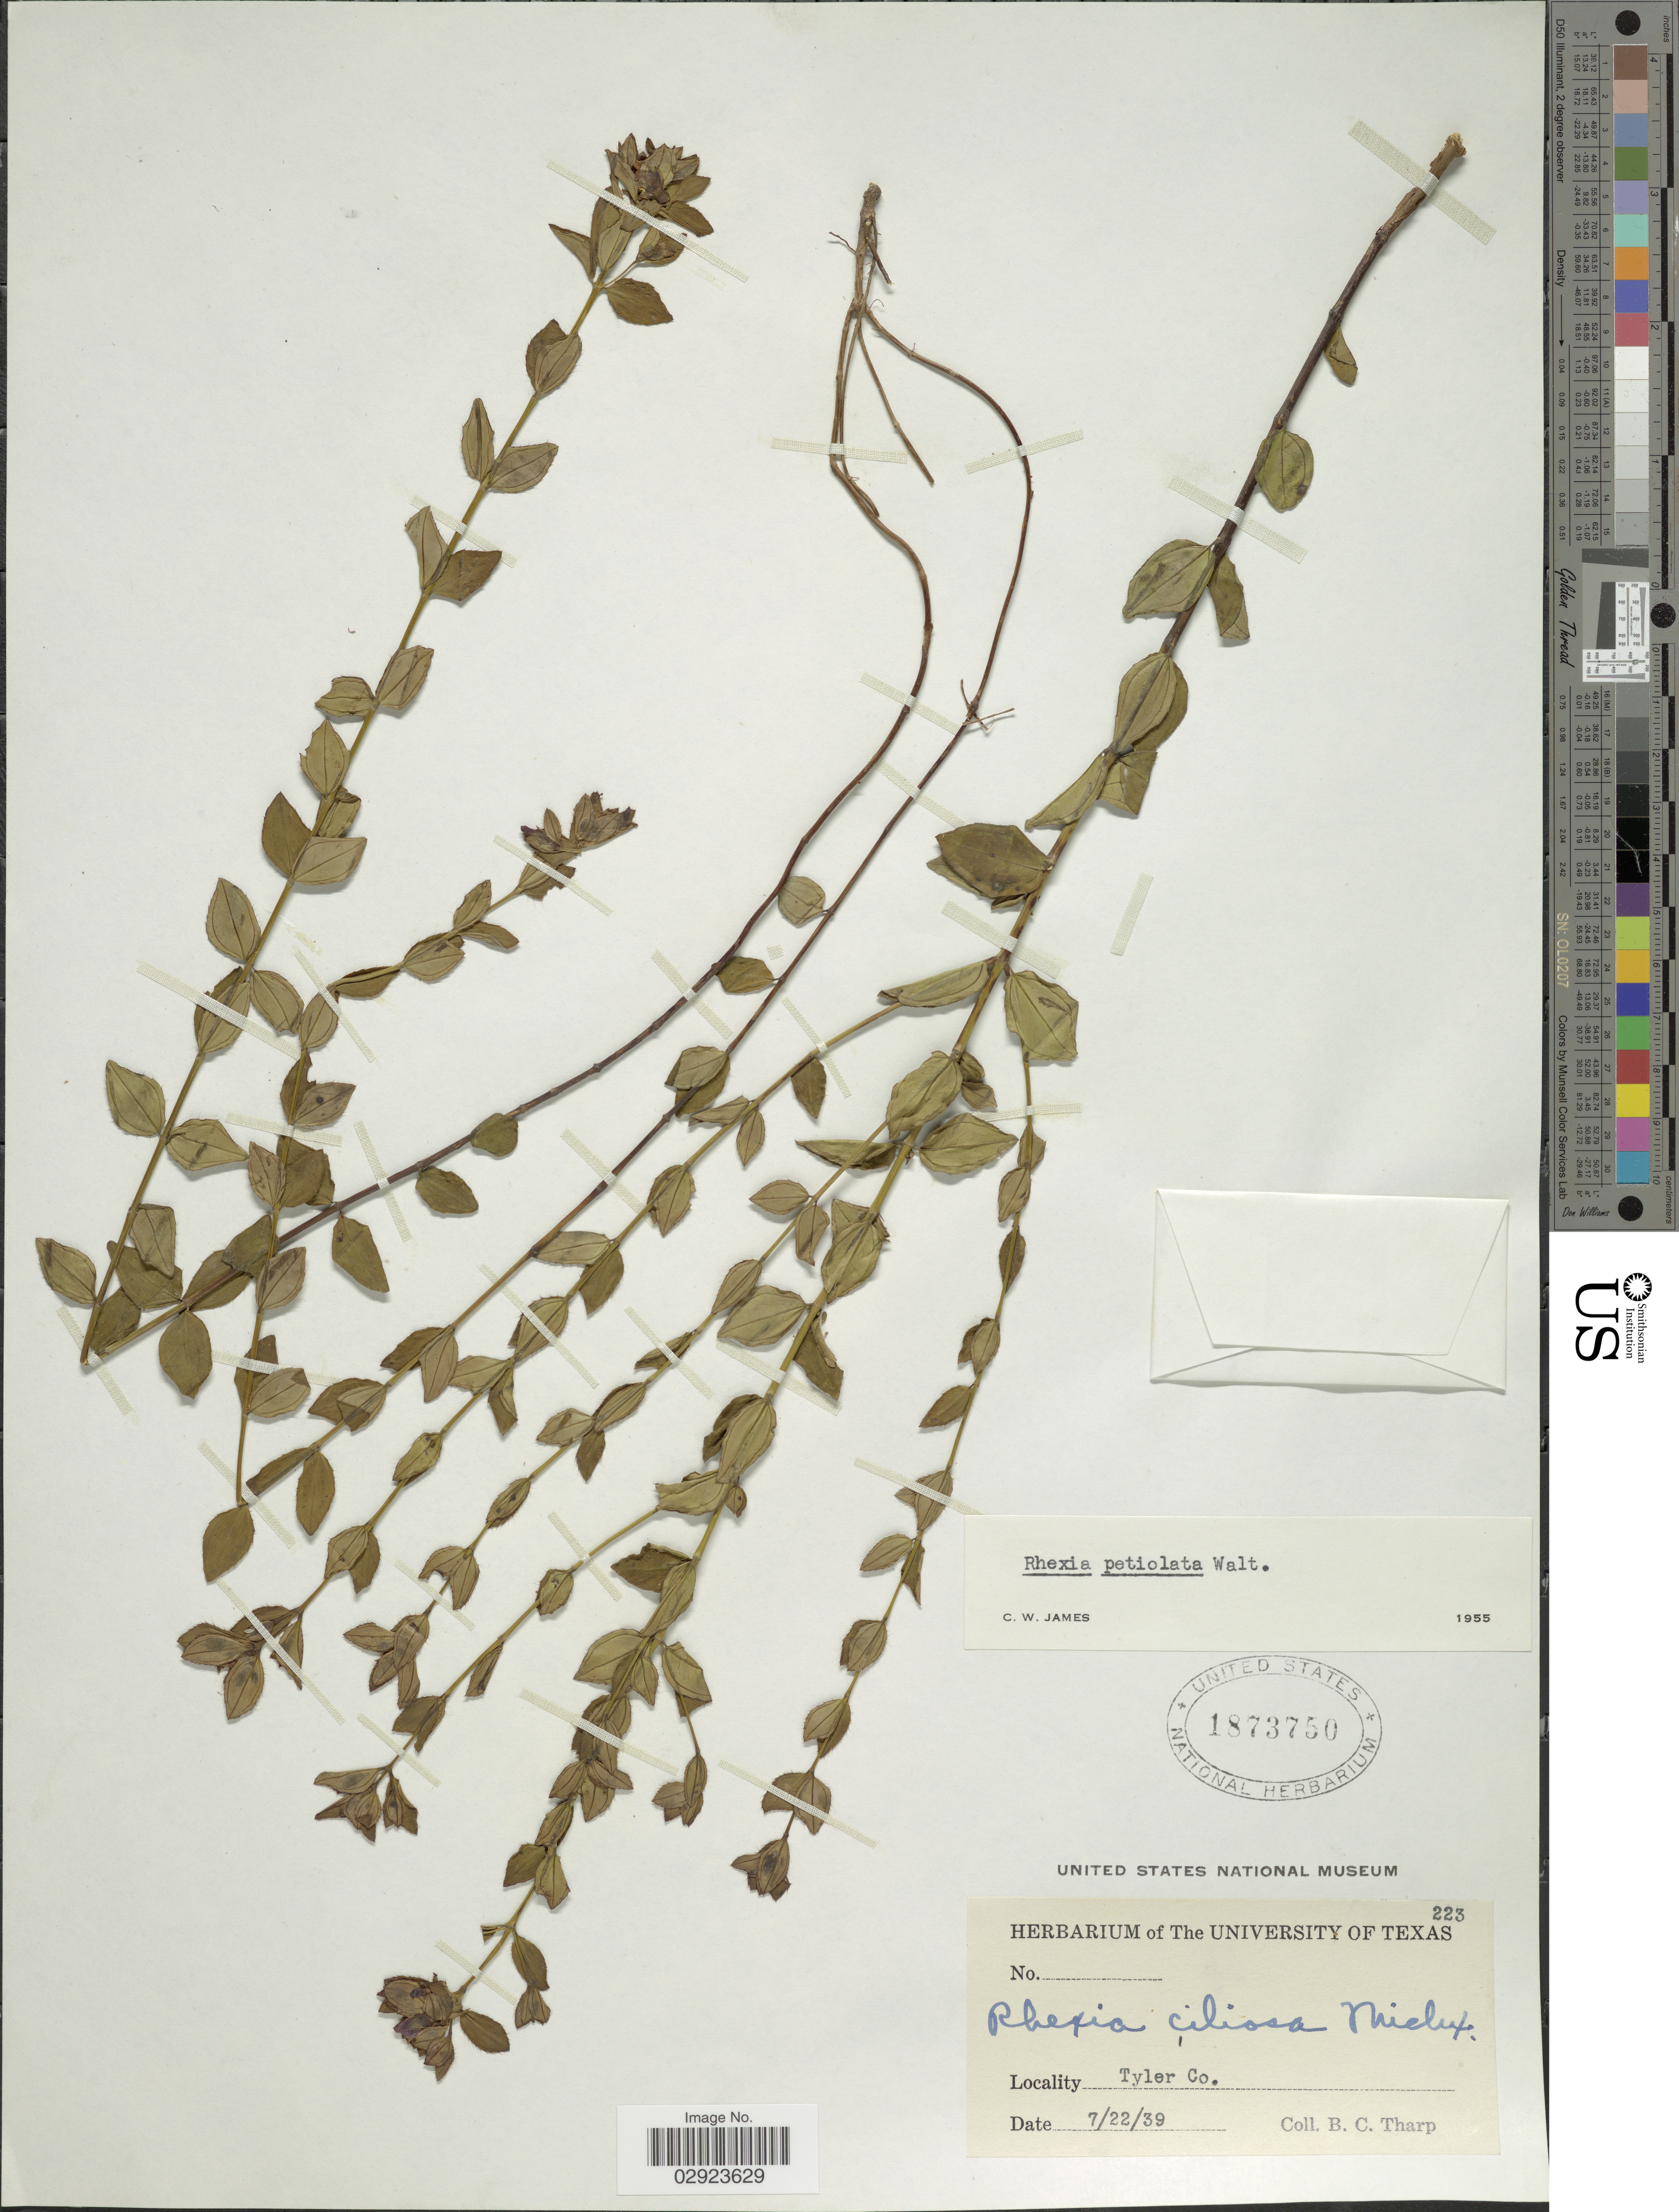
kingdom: Plantae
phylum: Tracheophyta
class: Magnoliopsida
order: Myrtales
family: Melastomataceae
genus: Rhexia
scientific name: Rhexia petiolata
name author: Walter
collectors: B. C. Tharp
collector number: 223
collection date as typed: Transcribed d/m/y: 22/7/39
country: United States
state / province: Texas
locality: Tyler Co.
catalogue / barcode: US 1873750